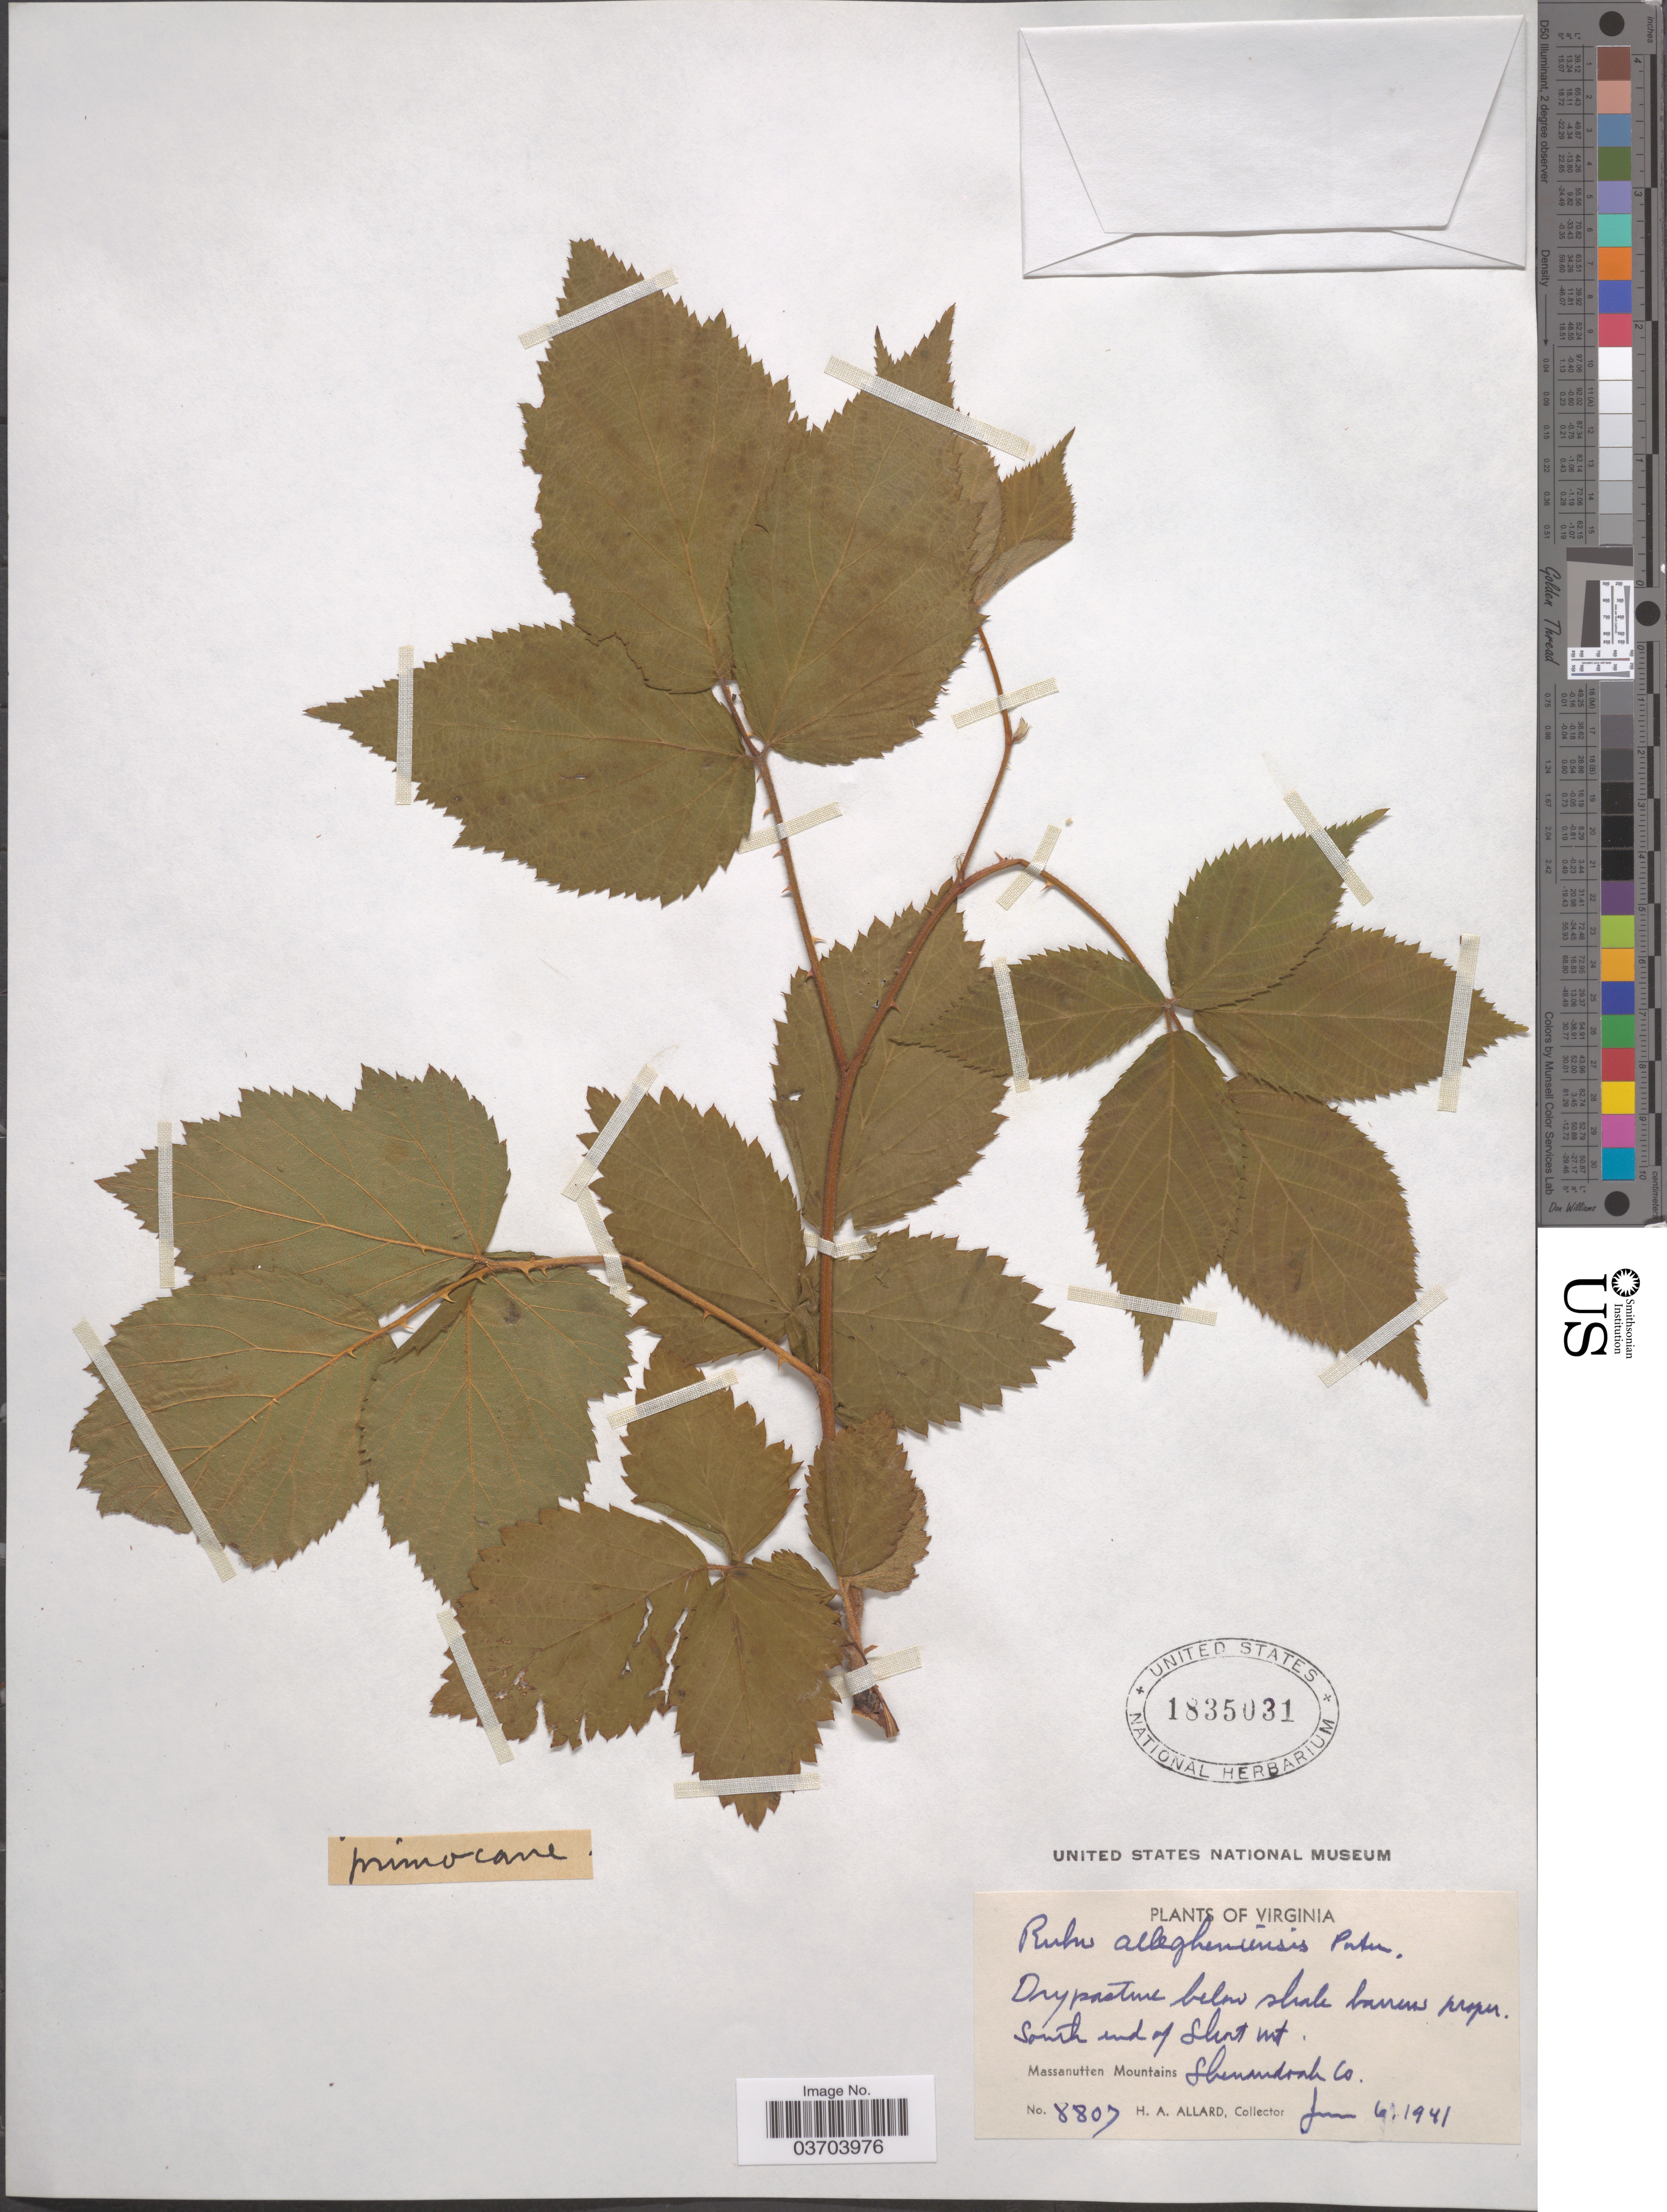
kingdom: Plantae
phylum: Tracheophyta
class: Magnoliopsida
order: Rosales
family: Rosaceae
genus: Rubus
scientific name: Rubus allegheniensis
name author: Porter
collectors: H. A. Allard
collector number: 8807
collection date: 1941-06-06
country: United States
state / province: Virginia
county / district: Shenandoah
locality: South end of Short Mt. Massanutten Mountains, Shenandoah Co.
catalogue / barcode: US 1835031